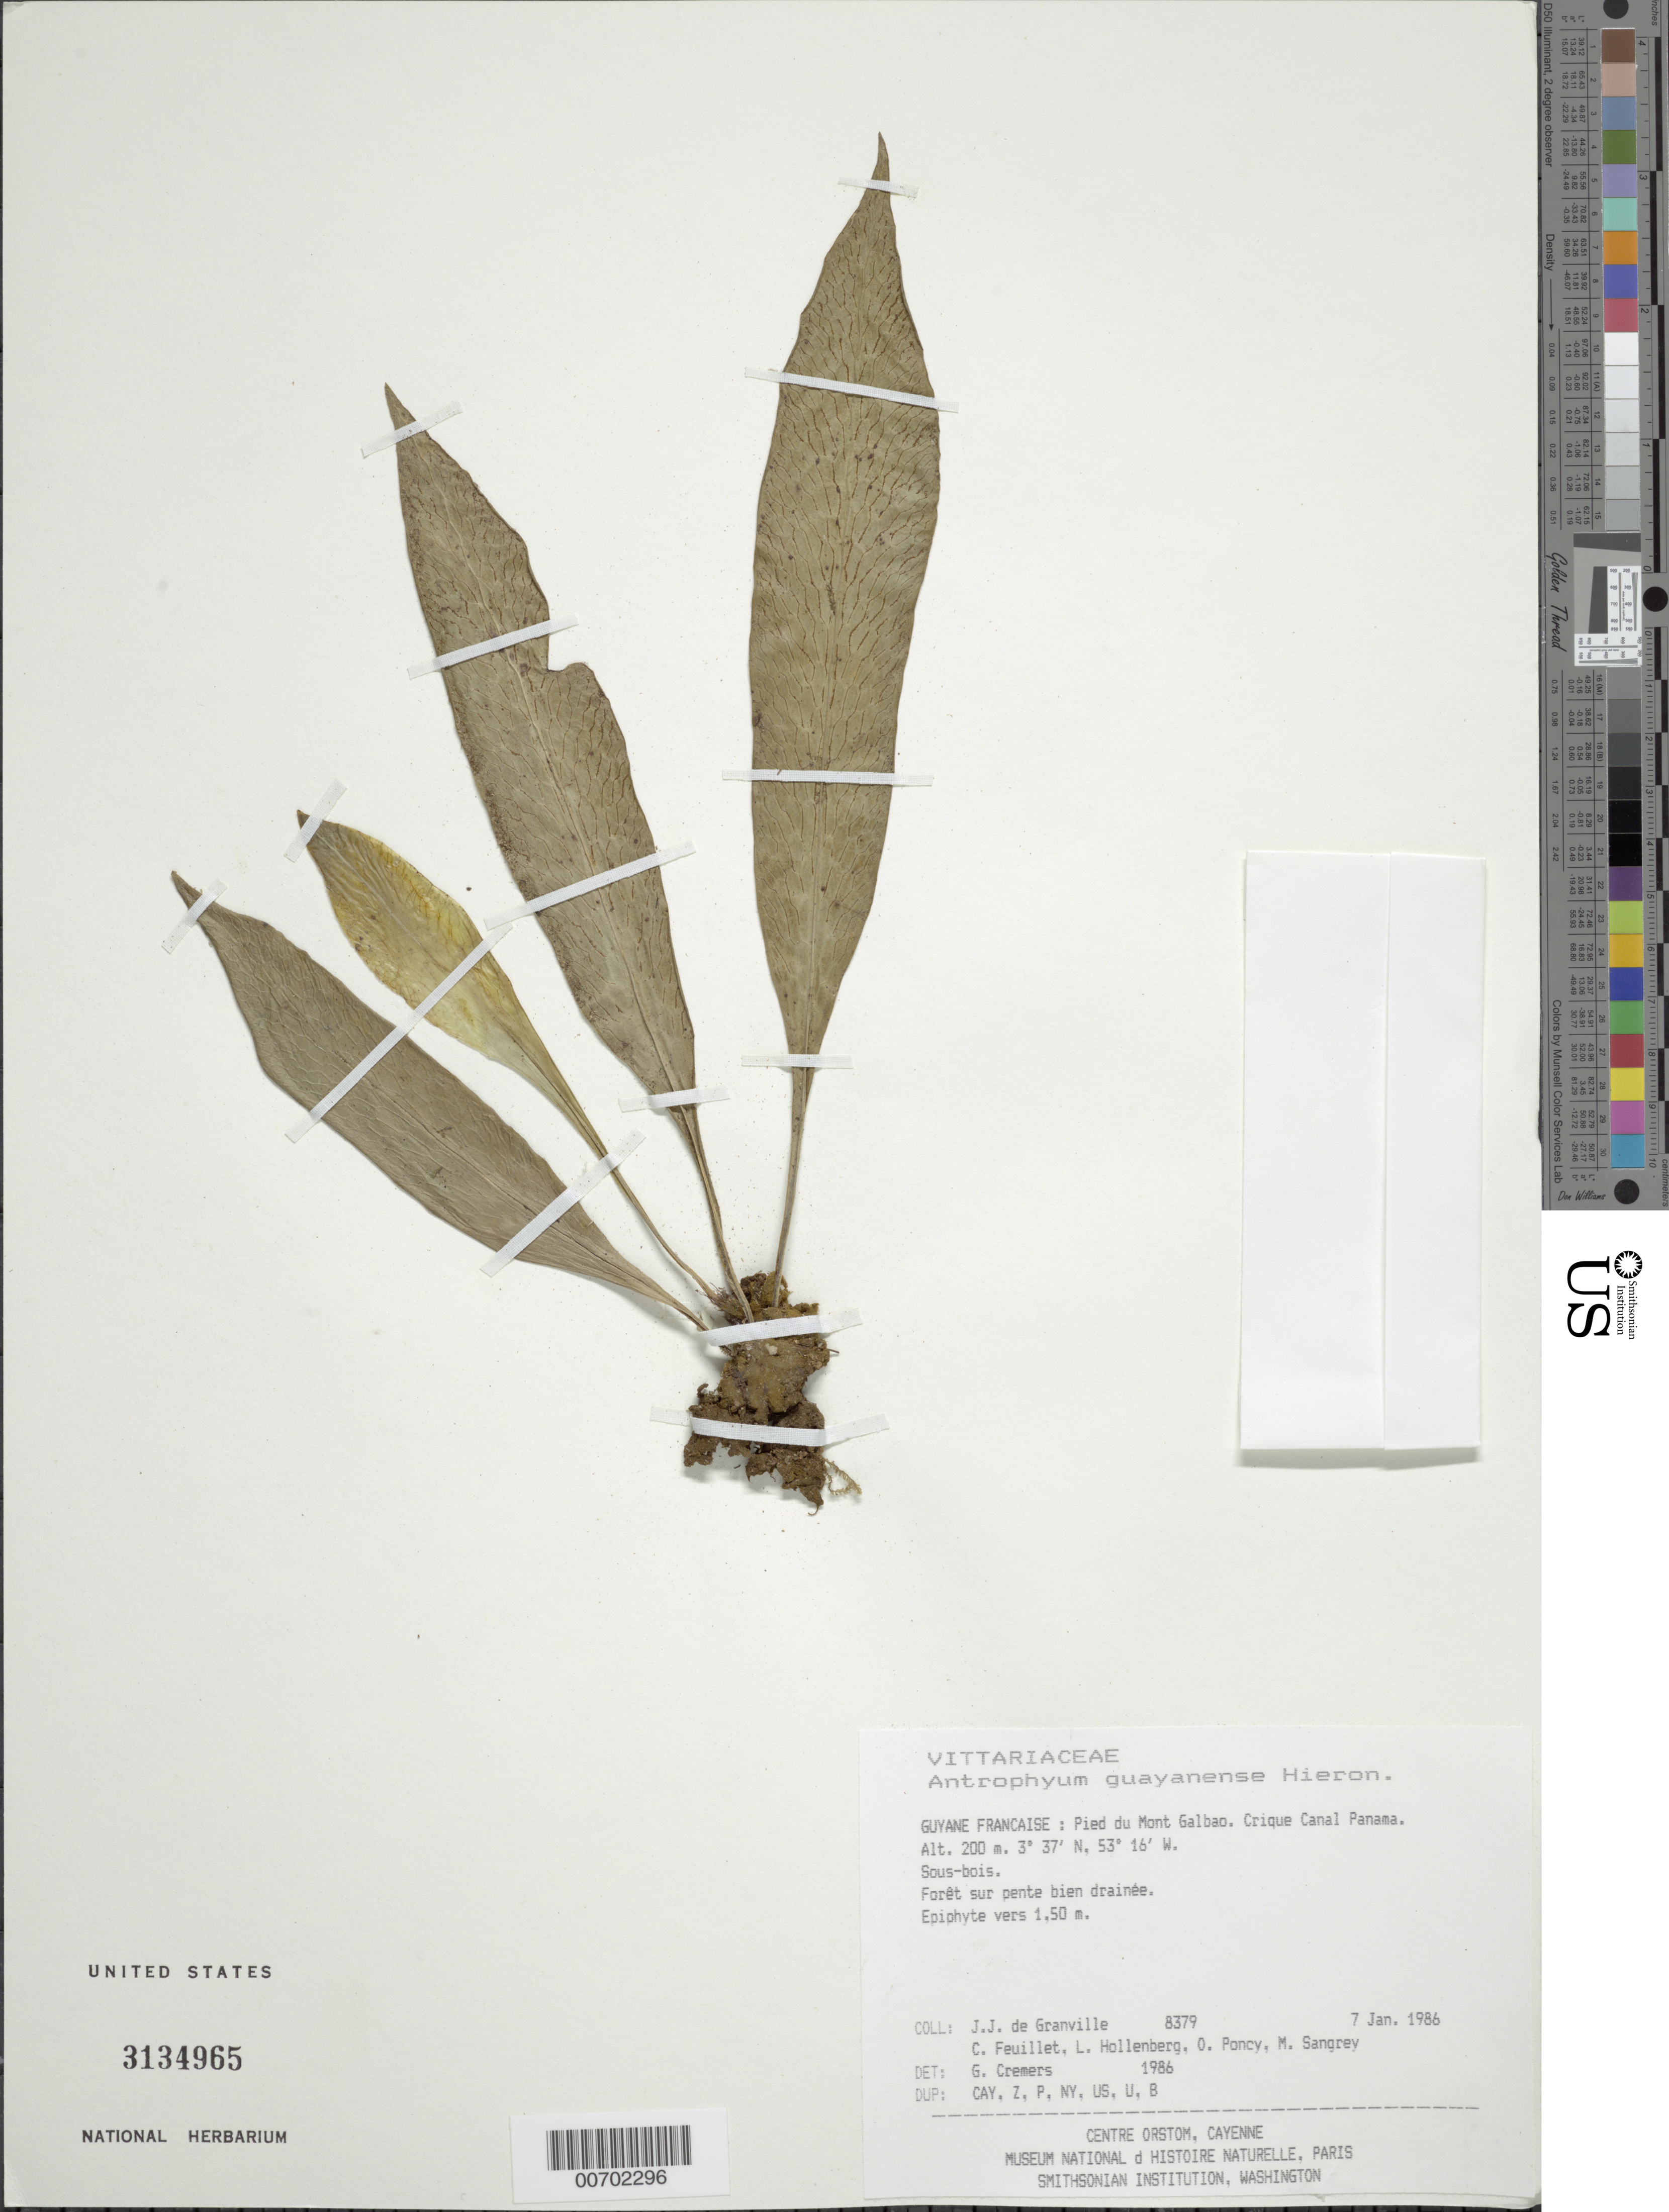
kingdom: Plantae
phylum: Tracheophyta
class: Polypodiopsida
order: Polypodiales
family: Pteridaceae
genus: Polytaenium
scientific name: Polytaenium guayanense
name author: (Hieron.) Alston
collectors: J.-J. de Granville, C. Feuillet, L. Hollenberg, O. Poncy & M. S. Sangrey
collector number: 8379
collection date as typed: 7-Jan-86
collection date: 1986-01-07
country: French Guiana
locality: Pied du Mont Galbao. Crique Canal Panama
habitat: Sous-bois; forêt sur pent bien drainée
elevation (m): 200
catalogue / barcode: US 3134965